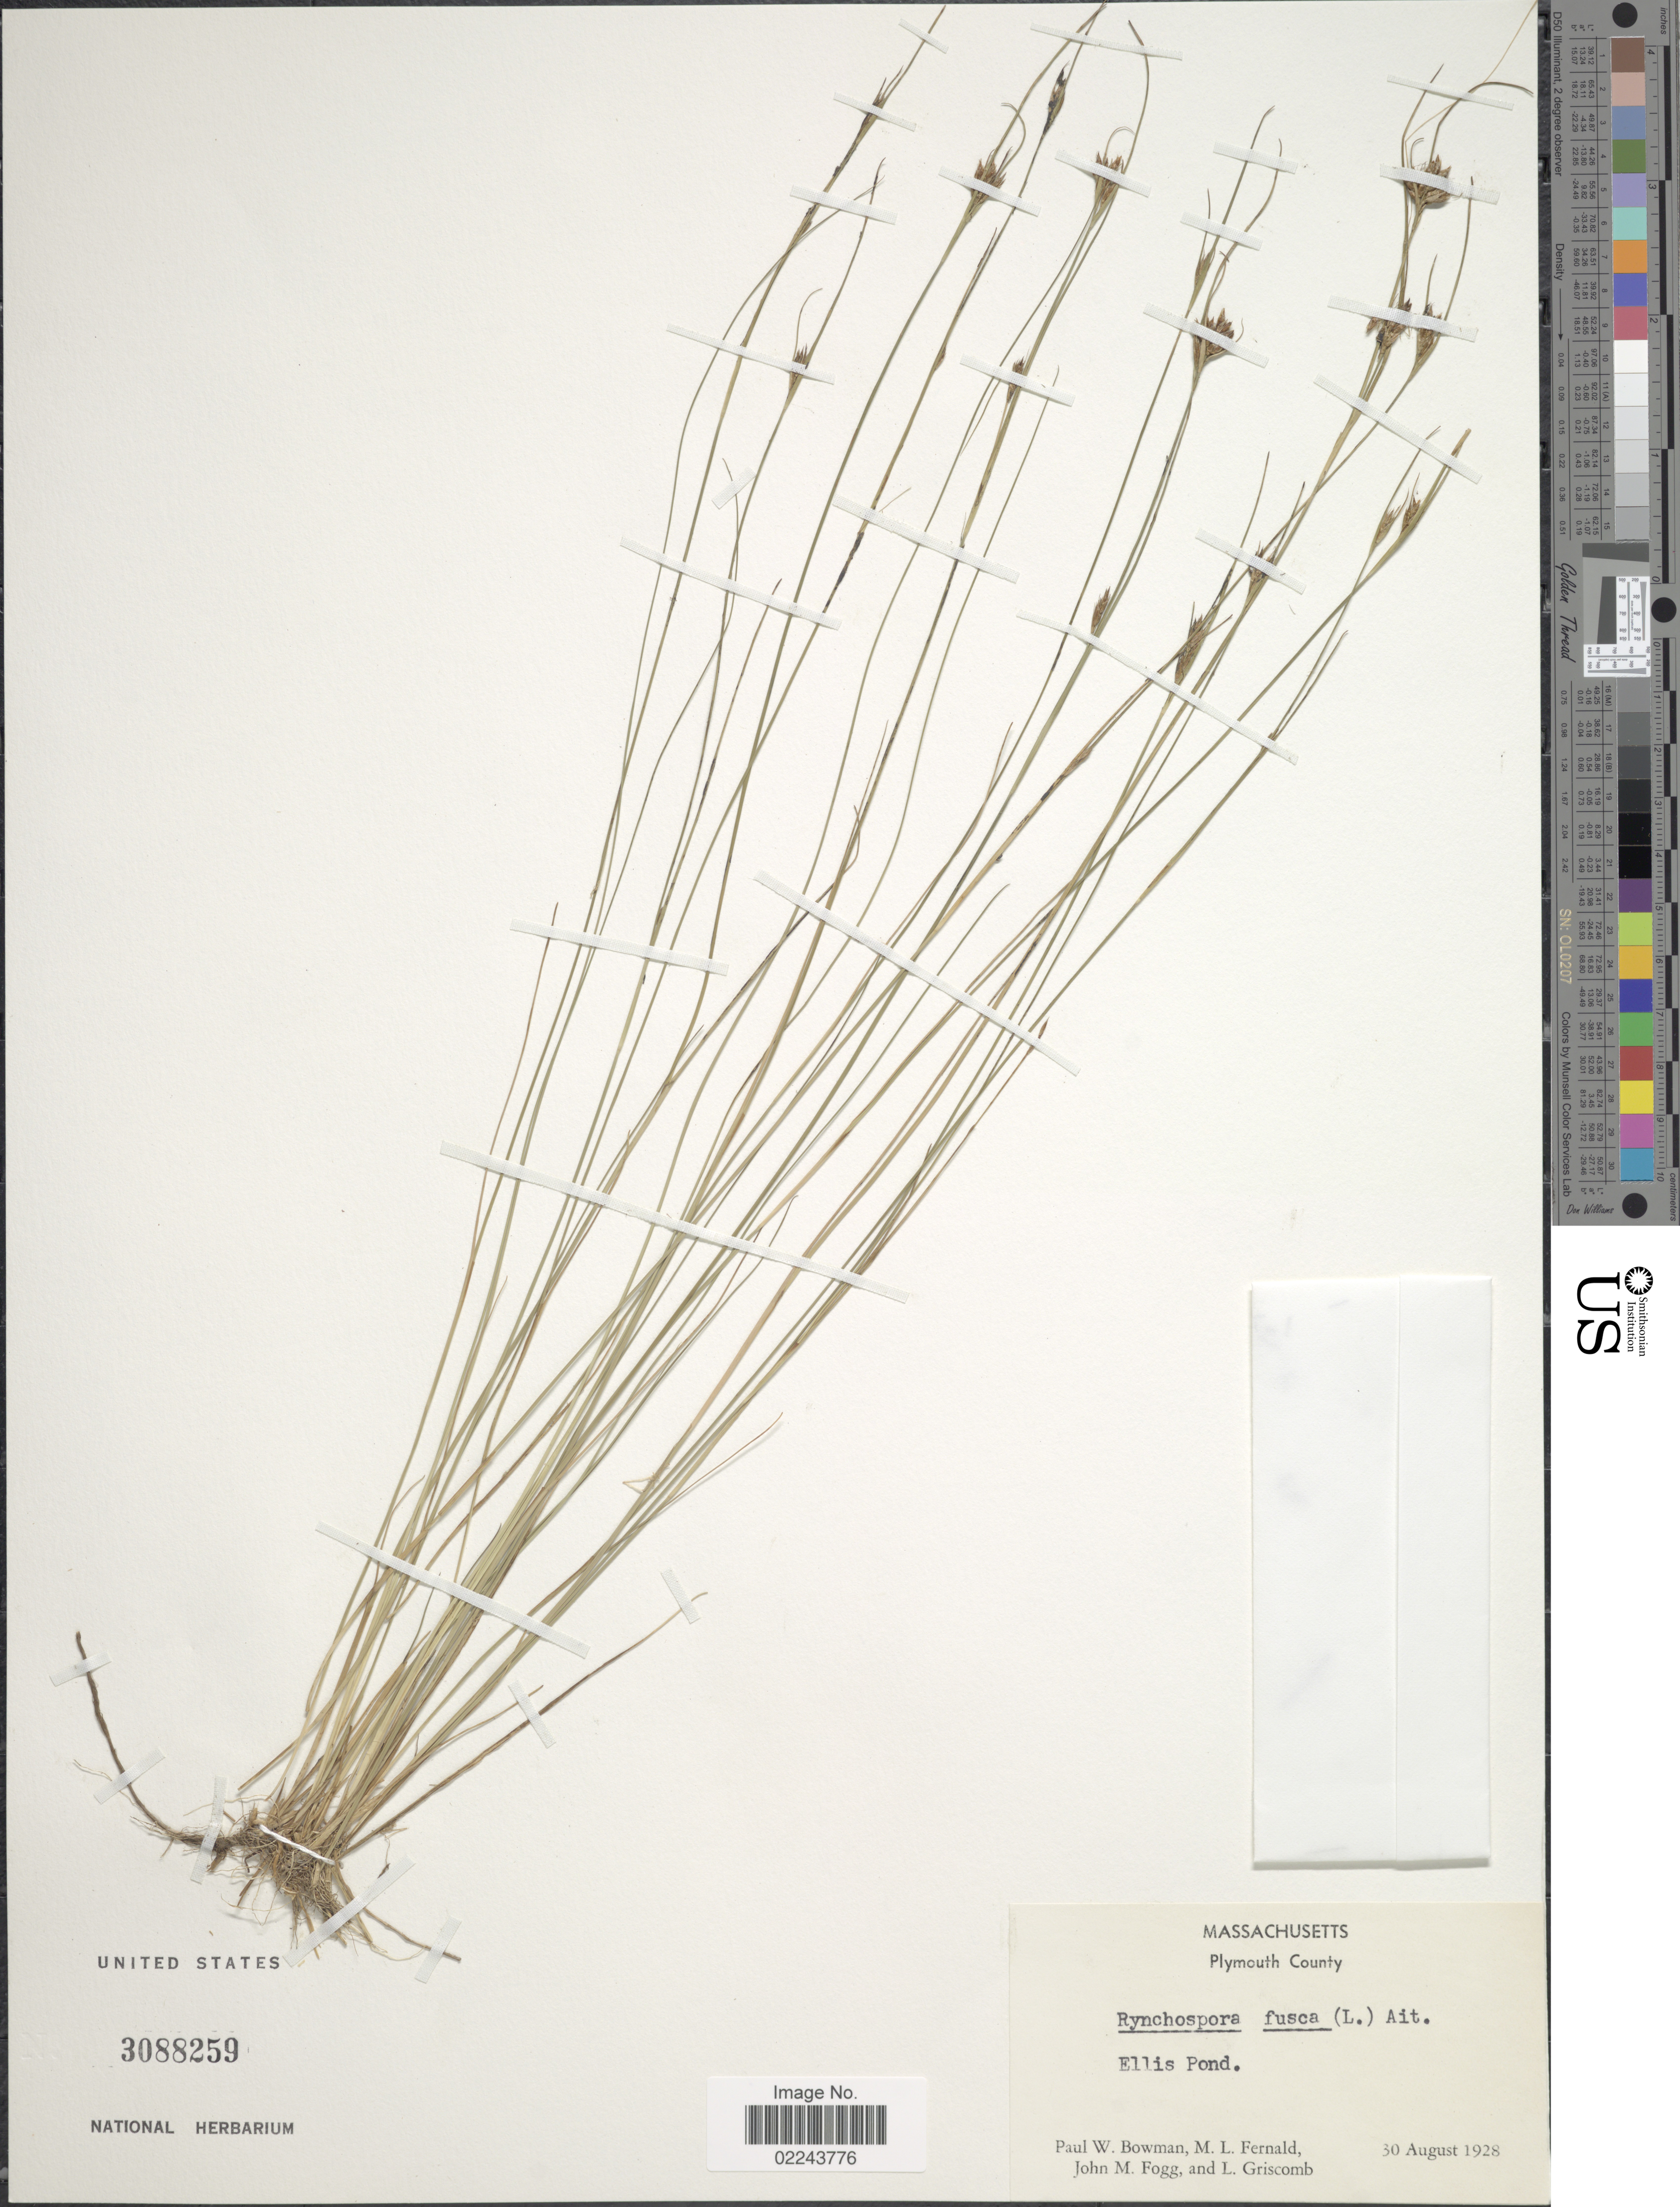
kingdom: Plantae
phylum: Tracheophyta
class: Liliopsida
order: Poales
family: Cyperaceae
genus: Rhynchospora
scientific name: Rhynchospora fusca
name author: (L.) W.T. Aiton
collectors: P. Bowman, M. L. Fernald, J. Fogg & L. Griscomb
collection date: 1928-08-30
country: United States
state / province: Massachusetts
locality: Plymouth County, Ellis Pond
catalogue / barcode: US 3088259